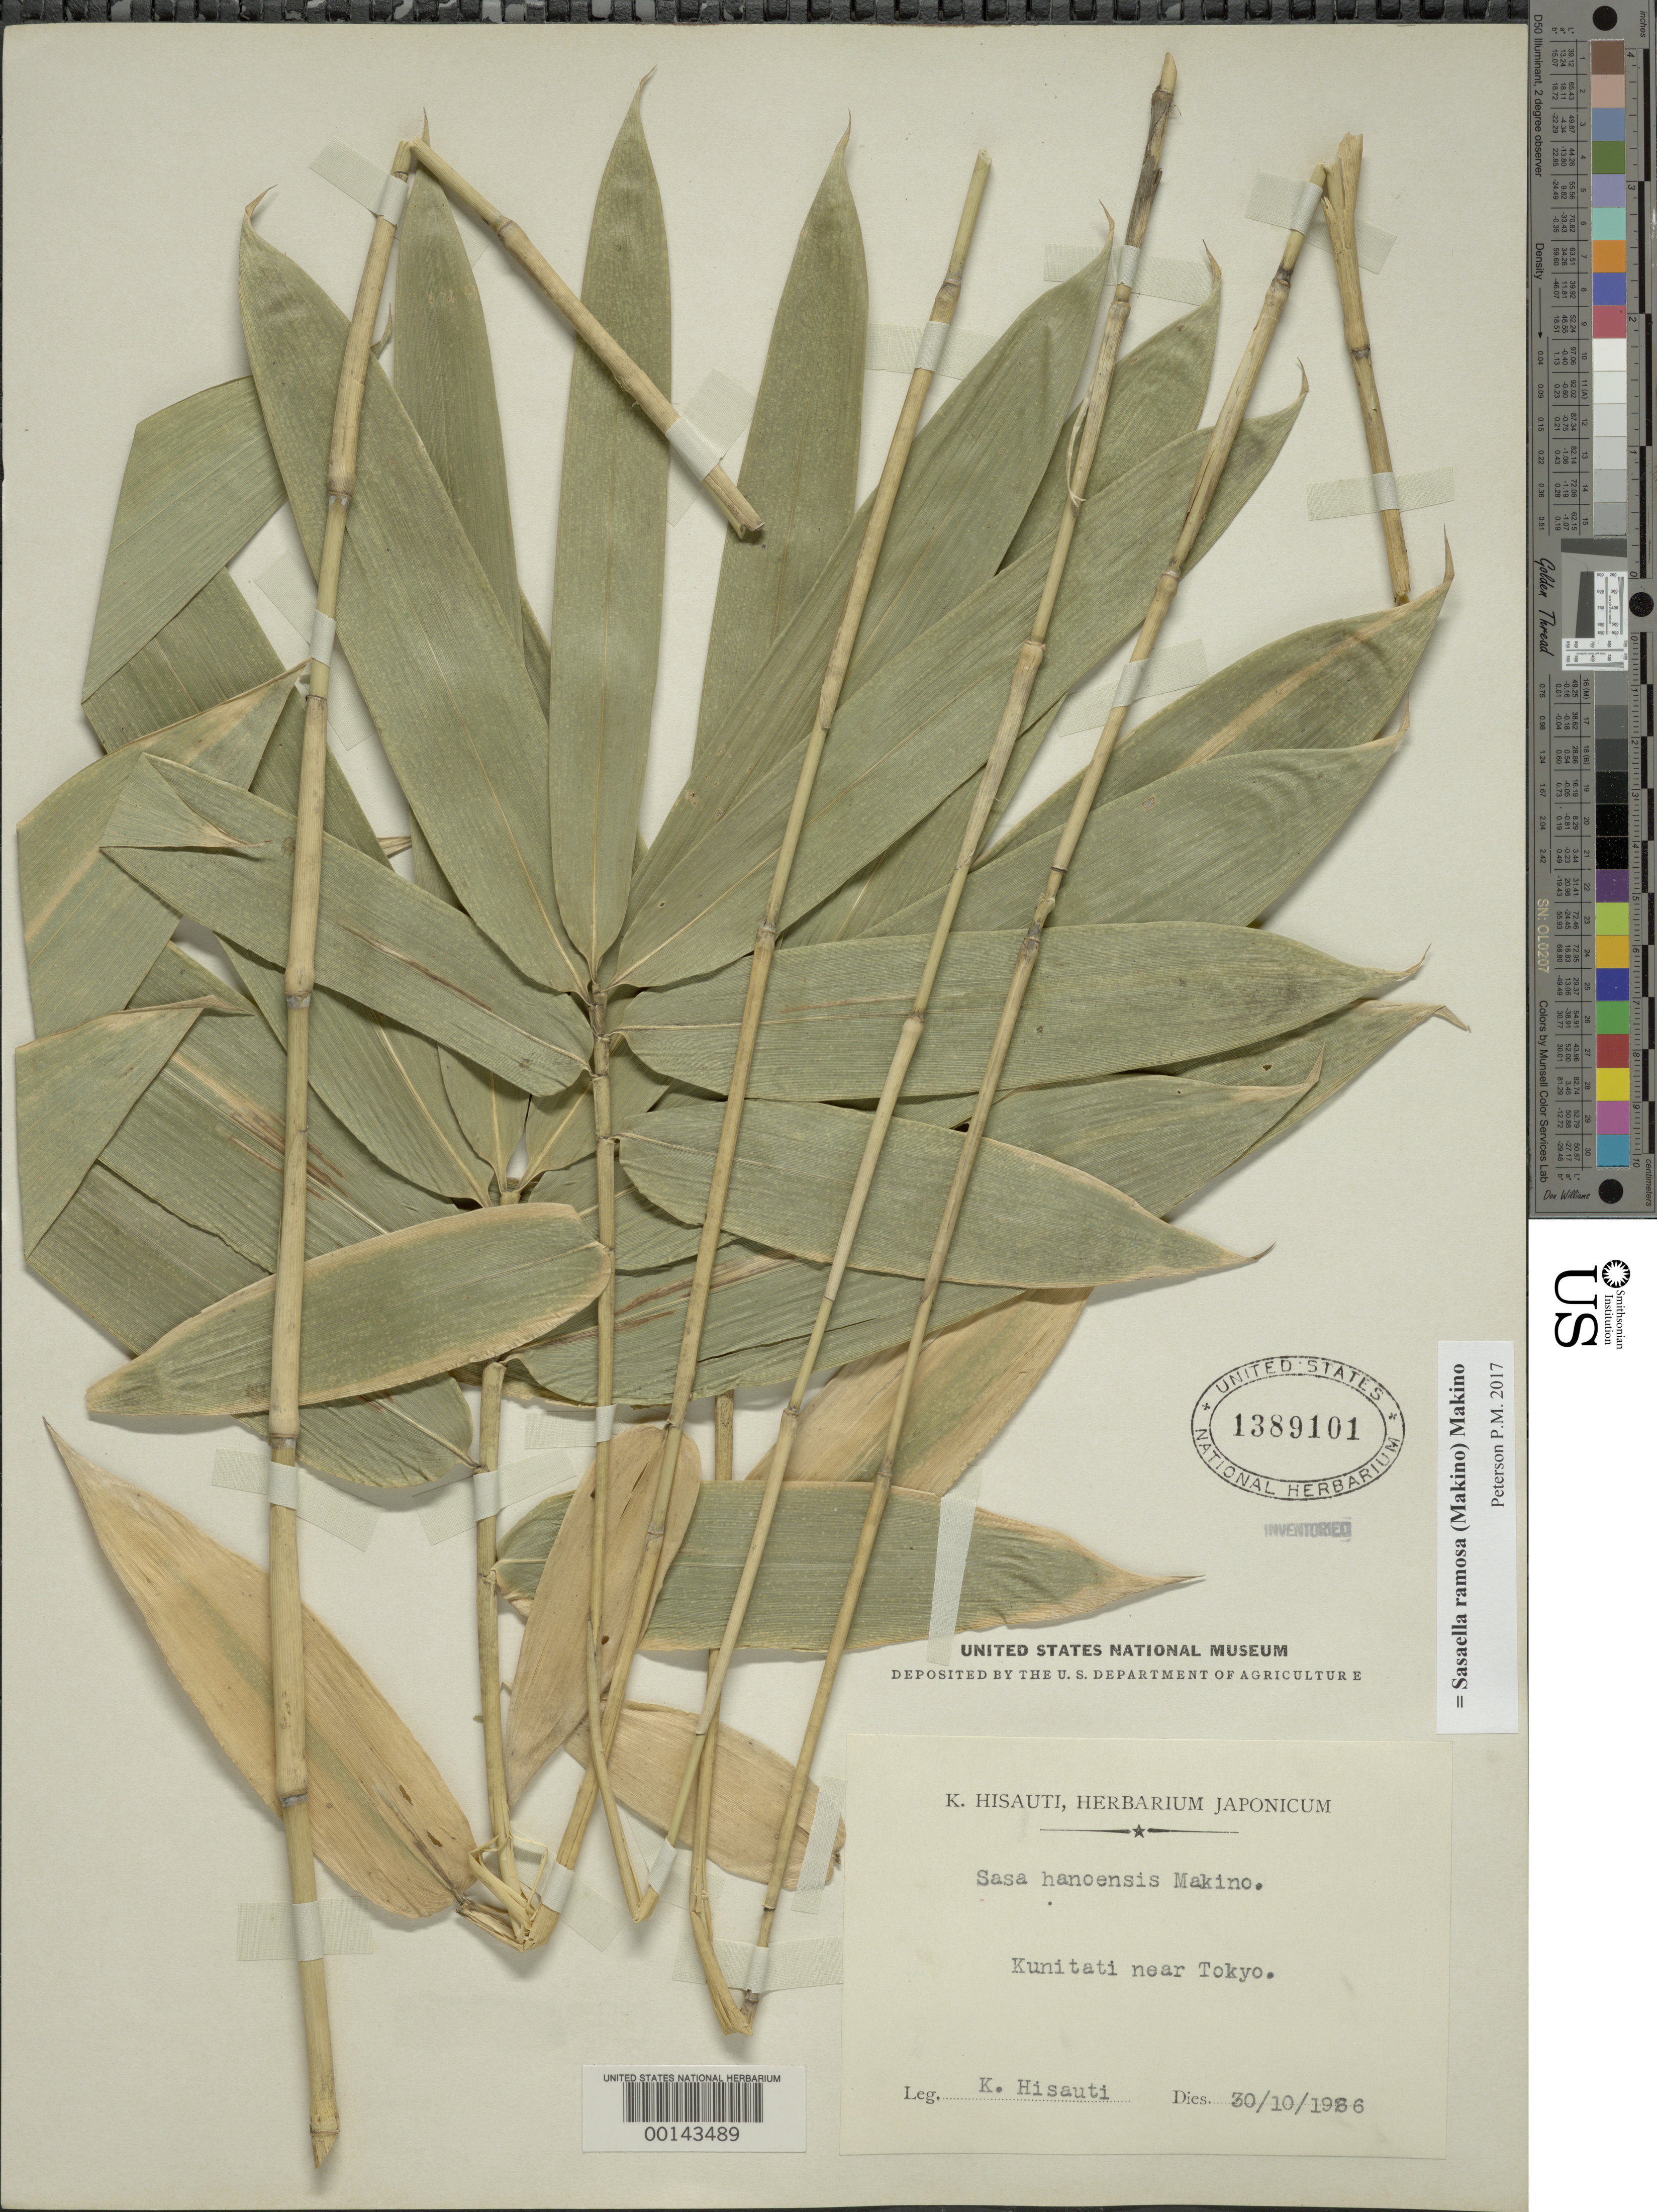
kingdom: Plantae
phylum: Tracheophyta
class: Liliopsida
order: Poales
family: Poaceae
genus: Sasaella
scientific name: Sasaella ramosa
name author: (Makino) Makino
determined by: Poaceae Reorganization Project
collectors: K. Hisauti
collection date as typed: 30 Oct 1966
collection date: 1966-10-30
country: Japan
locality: Kunitati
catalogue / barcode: US 1389101